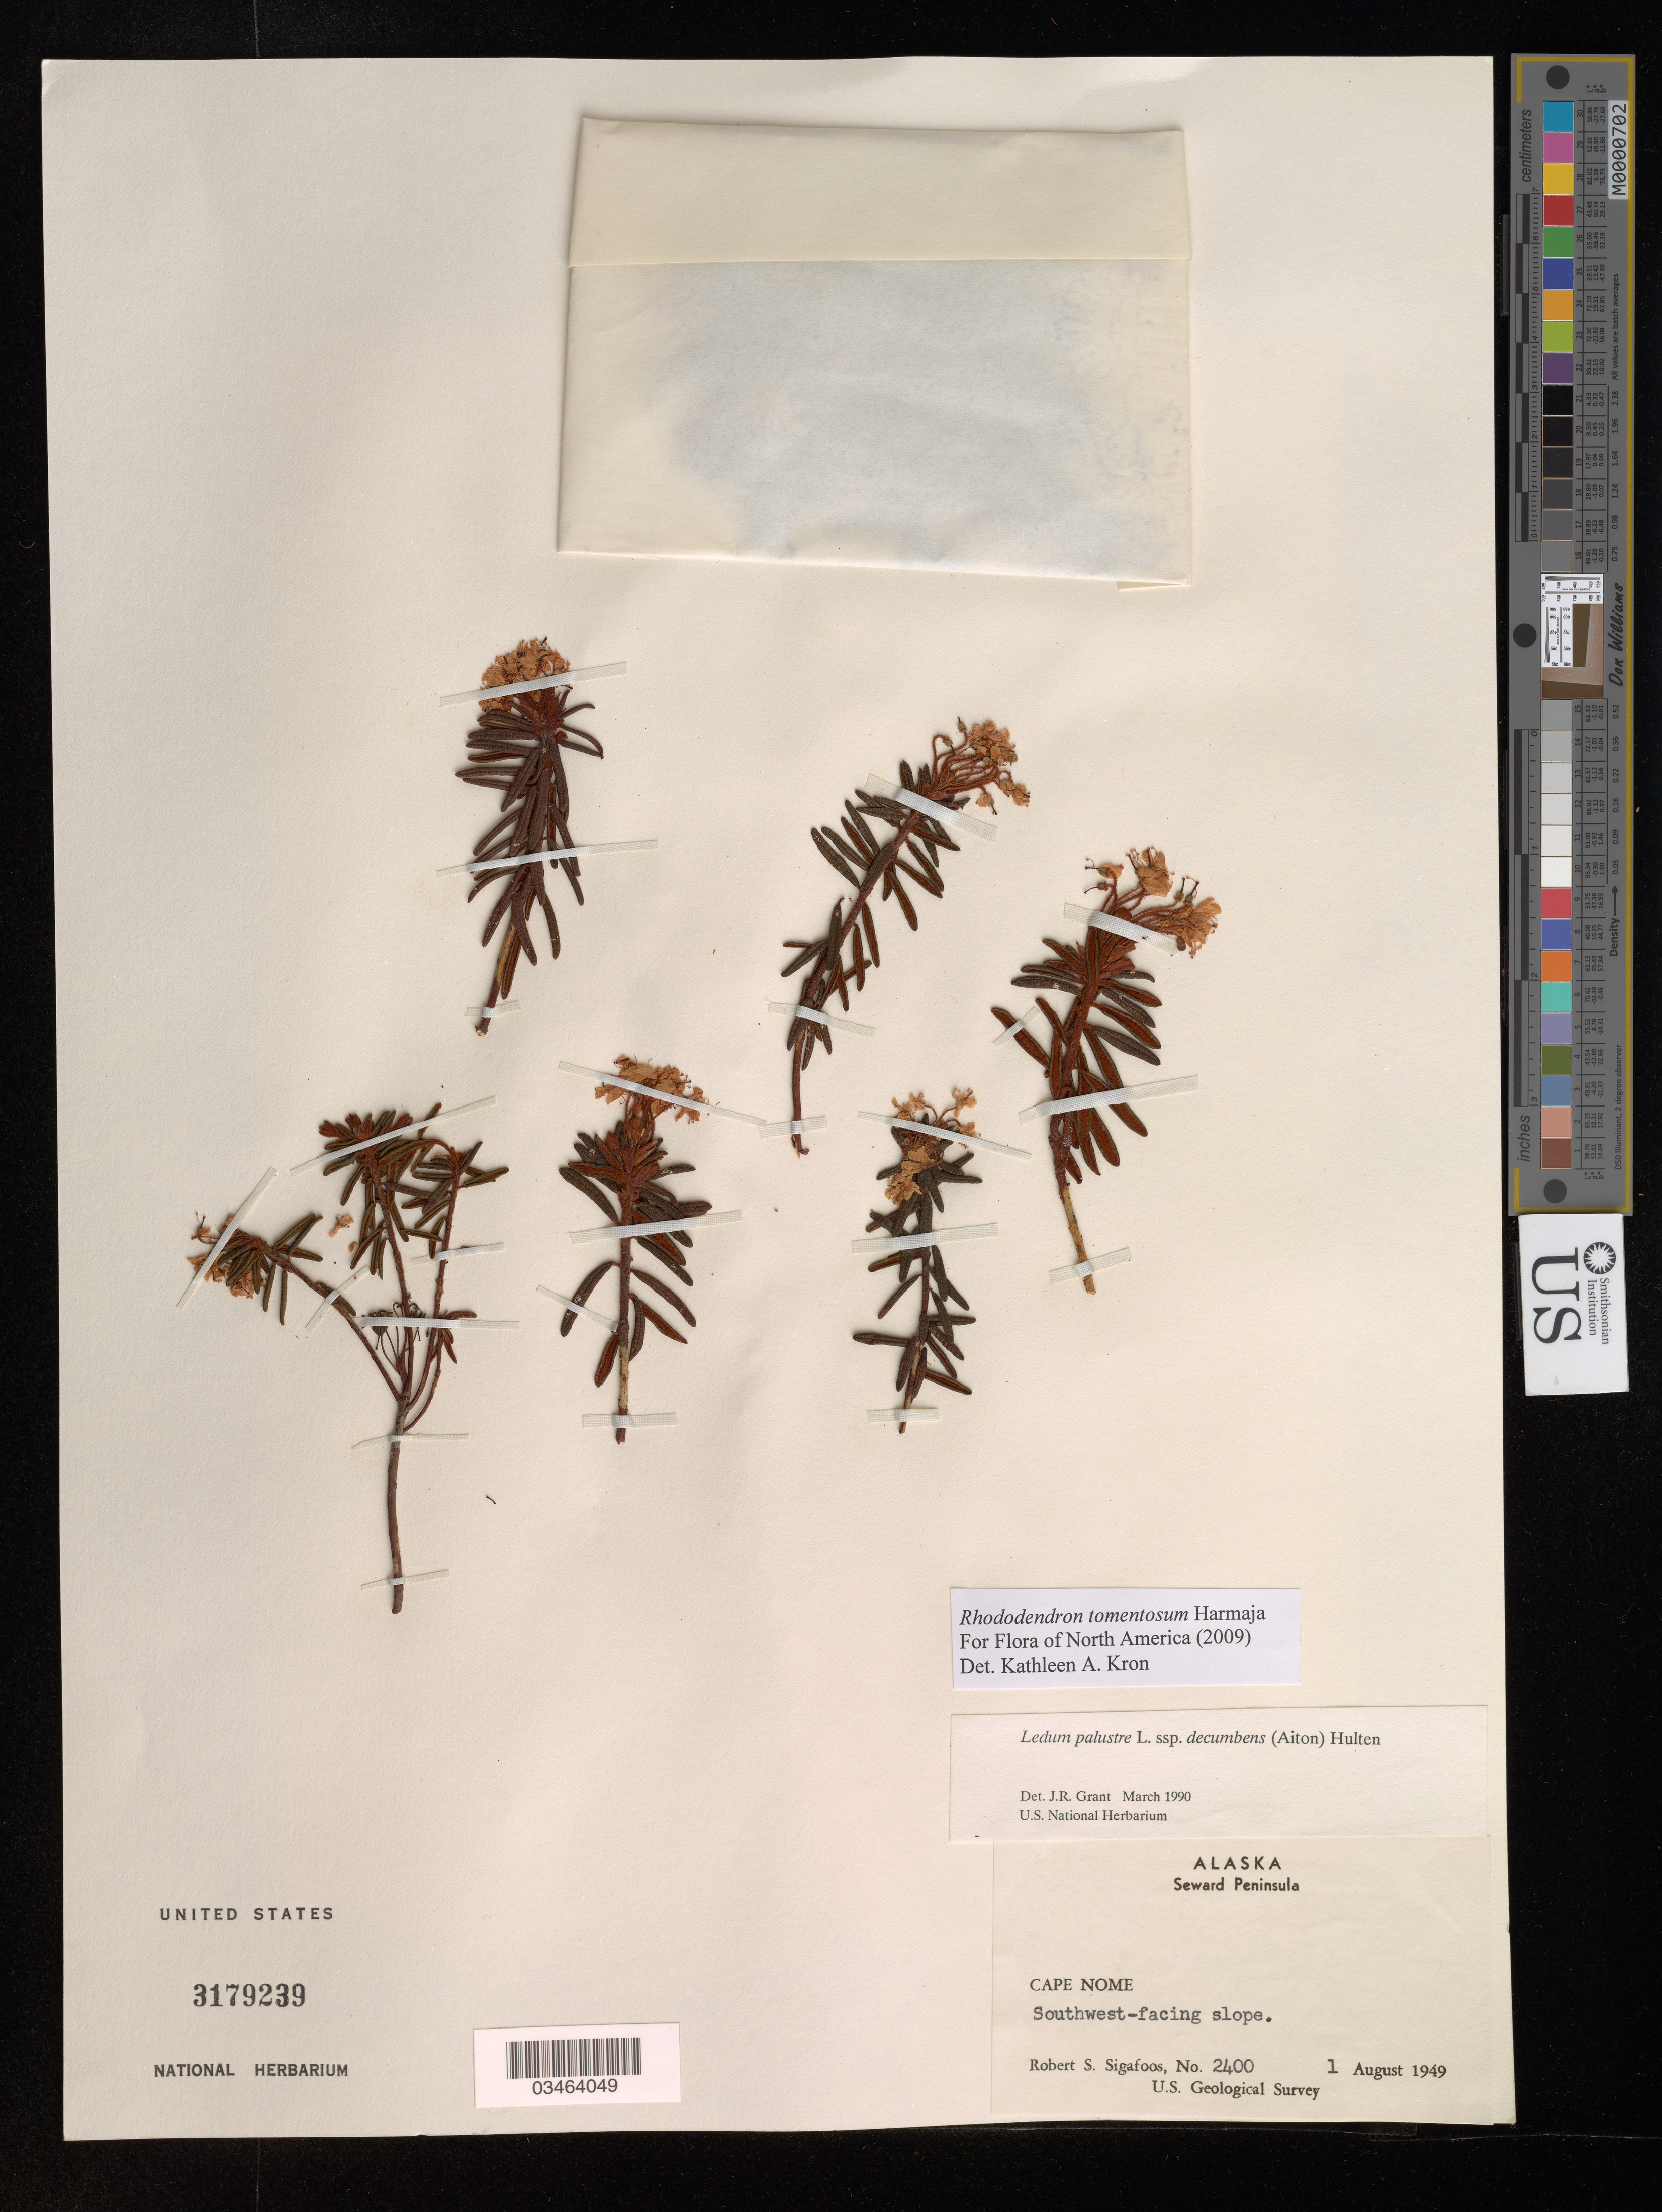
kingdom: Plantae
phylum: Tracheophyta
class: Magnoliopsida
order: Ericales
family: Ericaceae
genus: Rhododendron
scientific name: Rhododendron tomentosum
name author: Harmaja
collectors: R. Sigafoos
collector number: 2400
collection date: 1949-08-01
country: United States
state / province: Alaska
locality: Seward Peninsula. Cape Nome. Southwest-facing slope. U.S. Geological Survey.?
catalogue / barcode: US 3179239